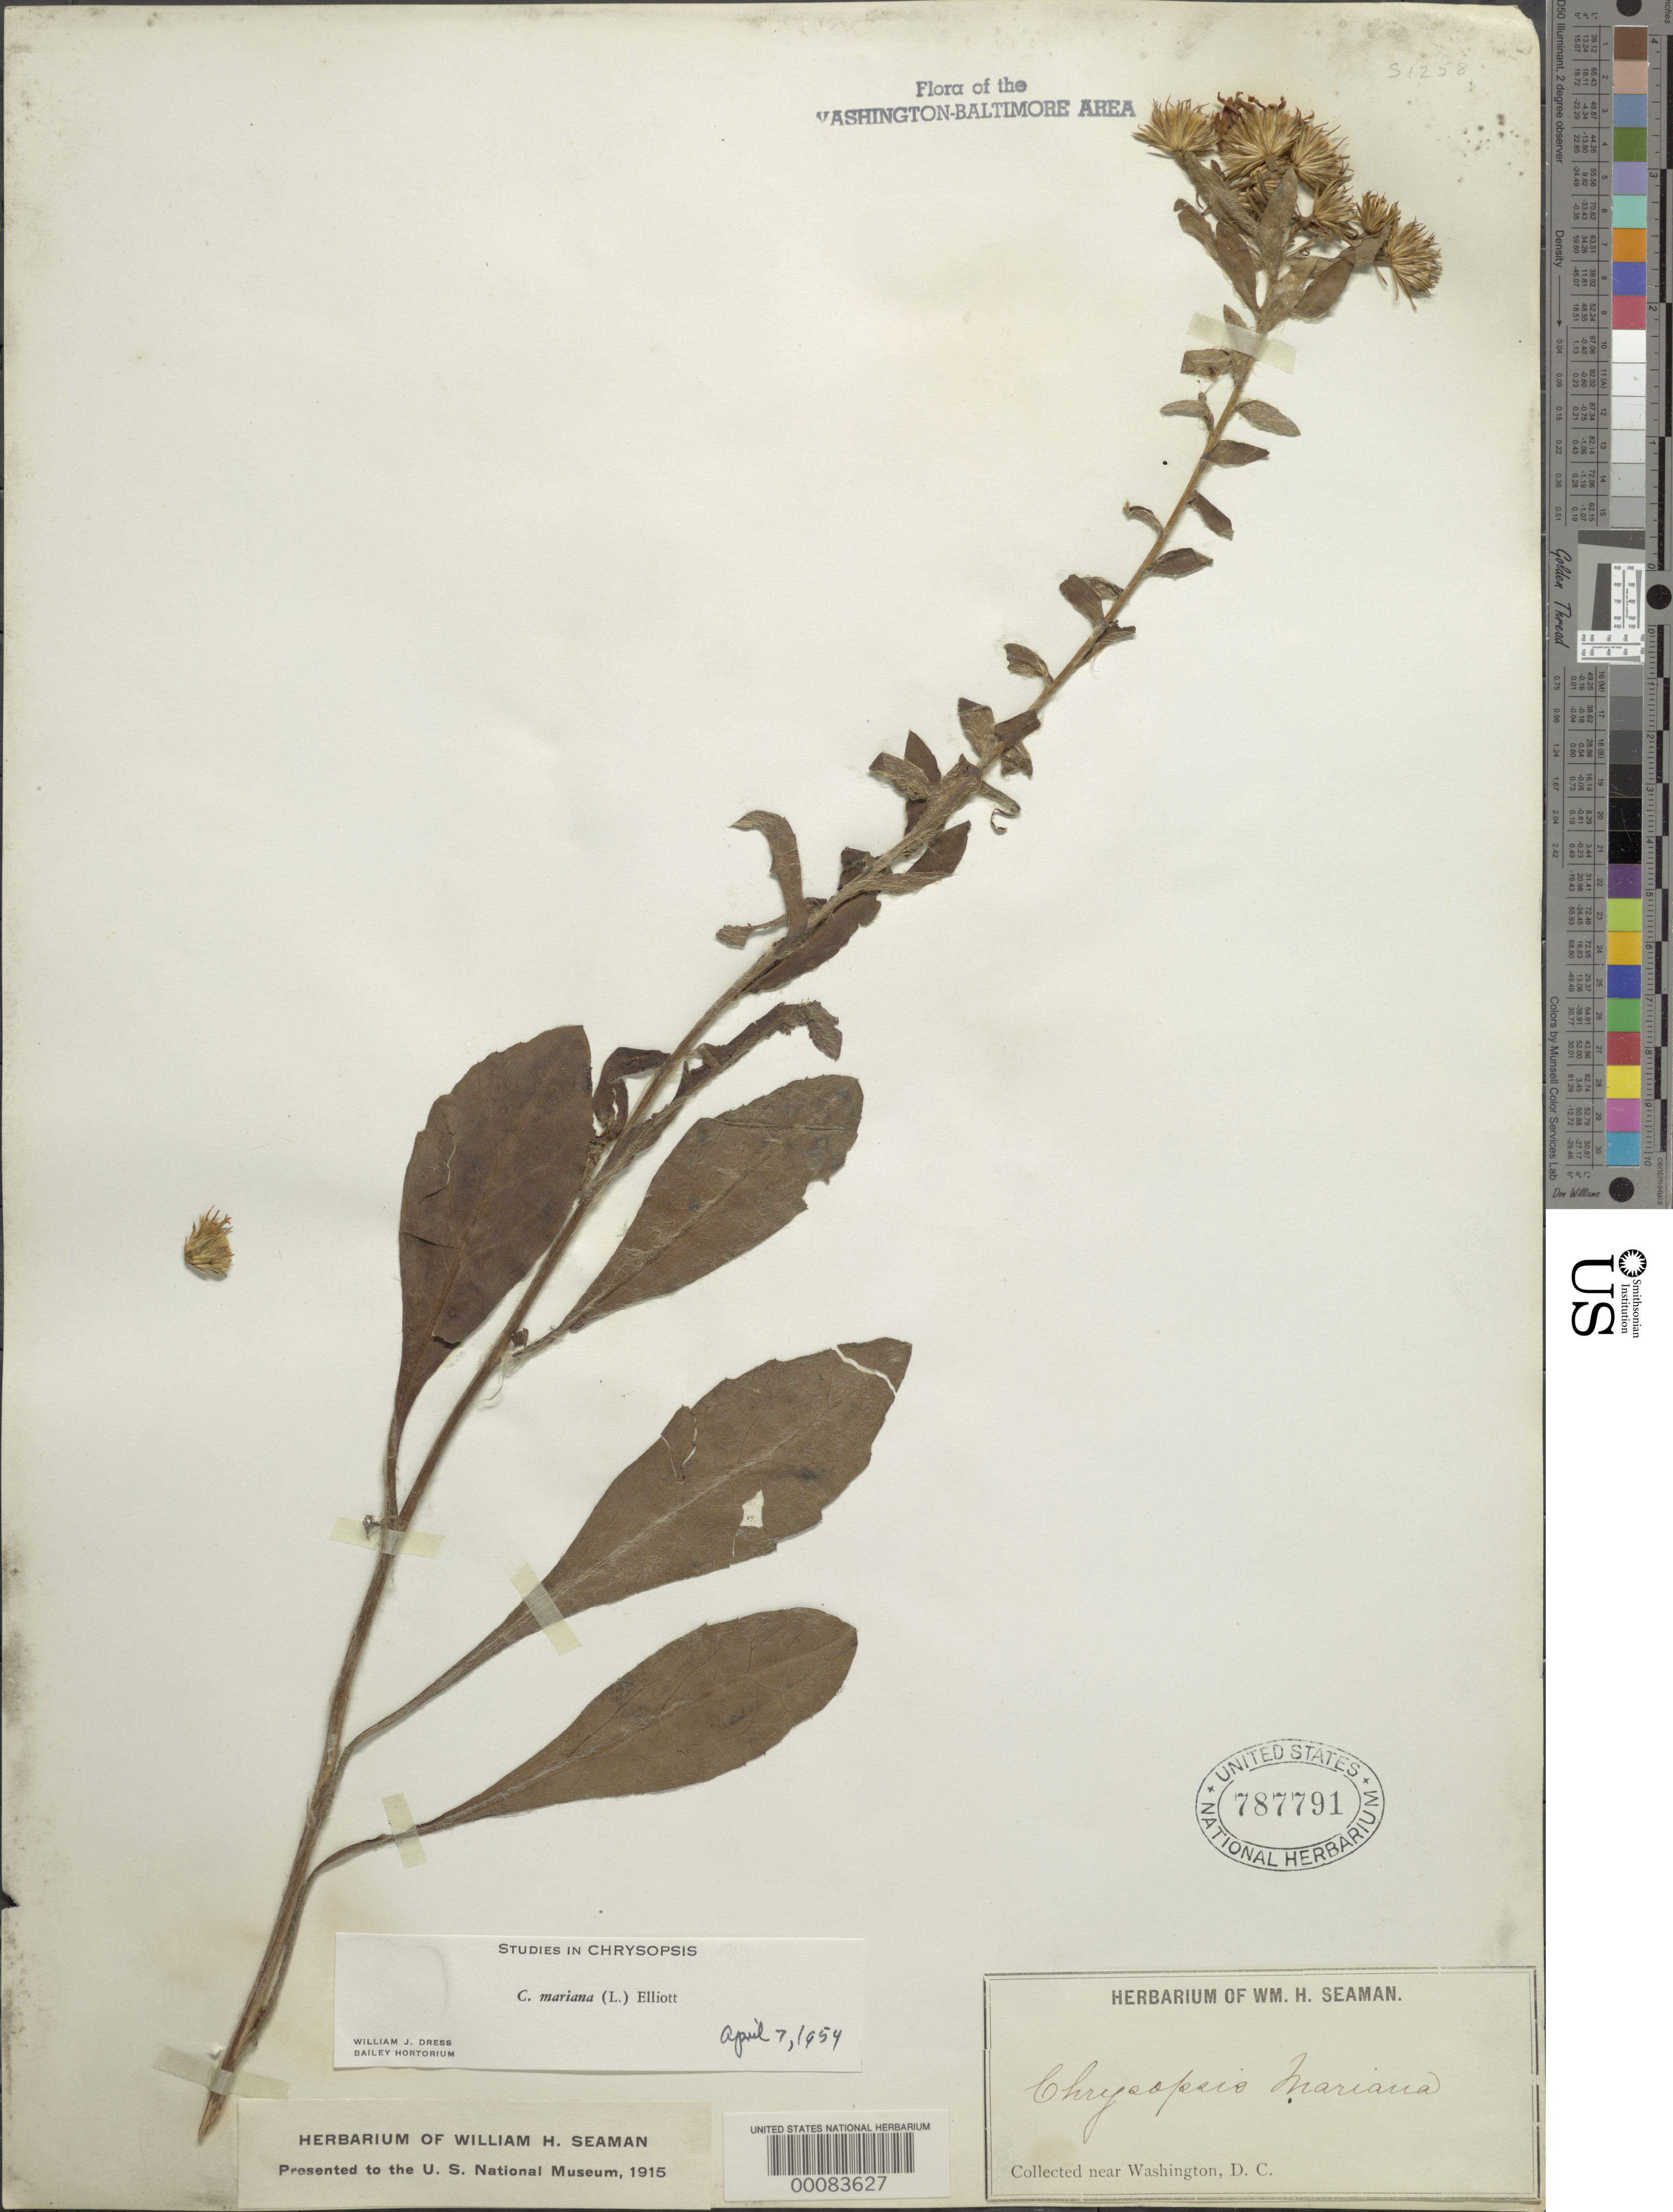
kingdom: Plantae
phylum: Tracheophyta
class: Magnoliopsida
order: Asterales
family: Asteraceae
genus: Chrysopsis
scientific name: Chrysopsis mariana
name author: (L.) Elliott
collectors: W. Seaman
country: United States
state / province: District of Columbia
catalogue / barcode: US 787791